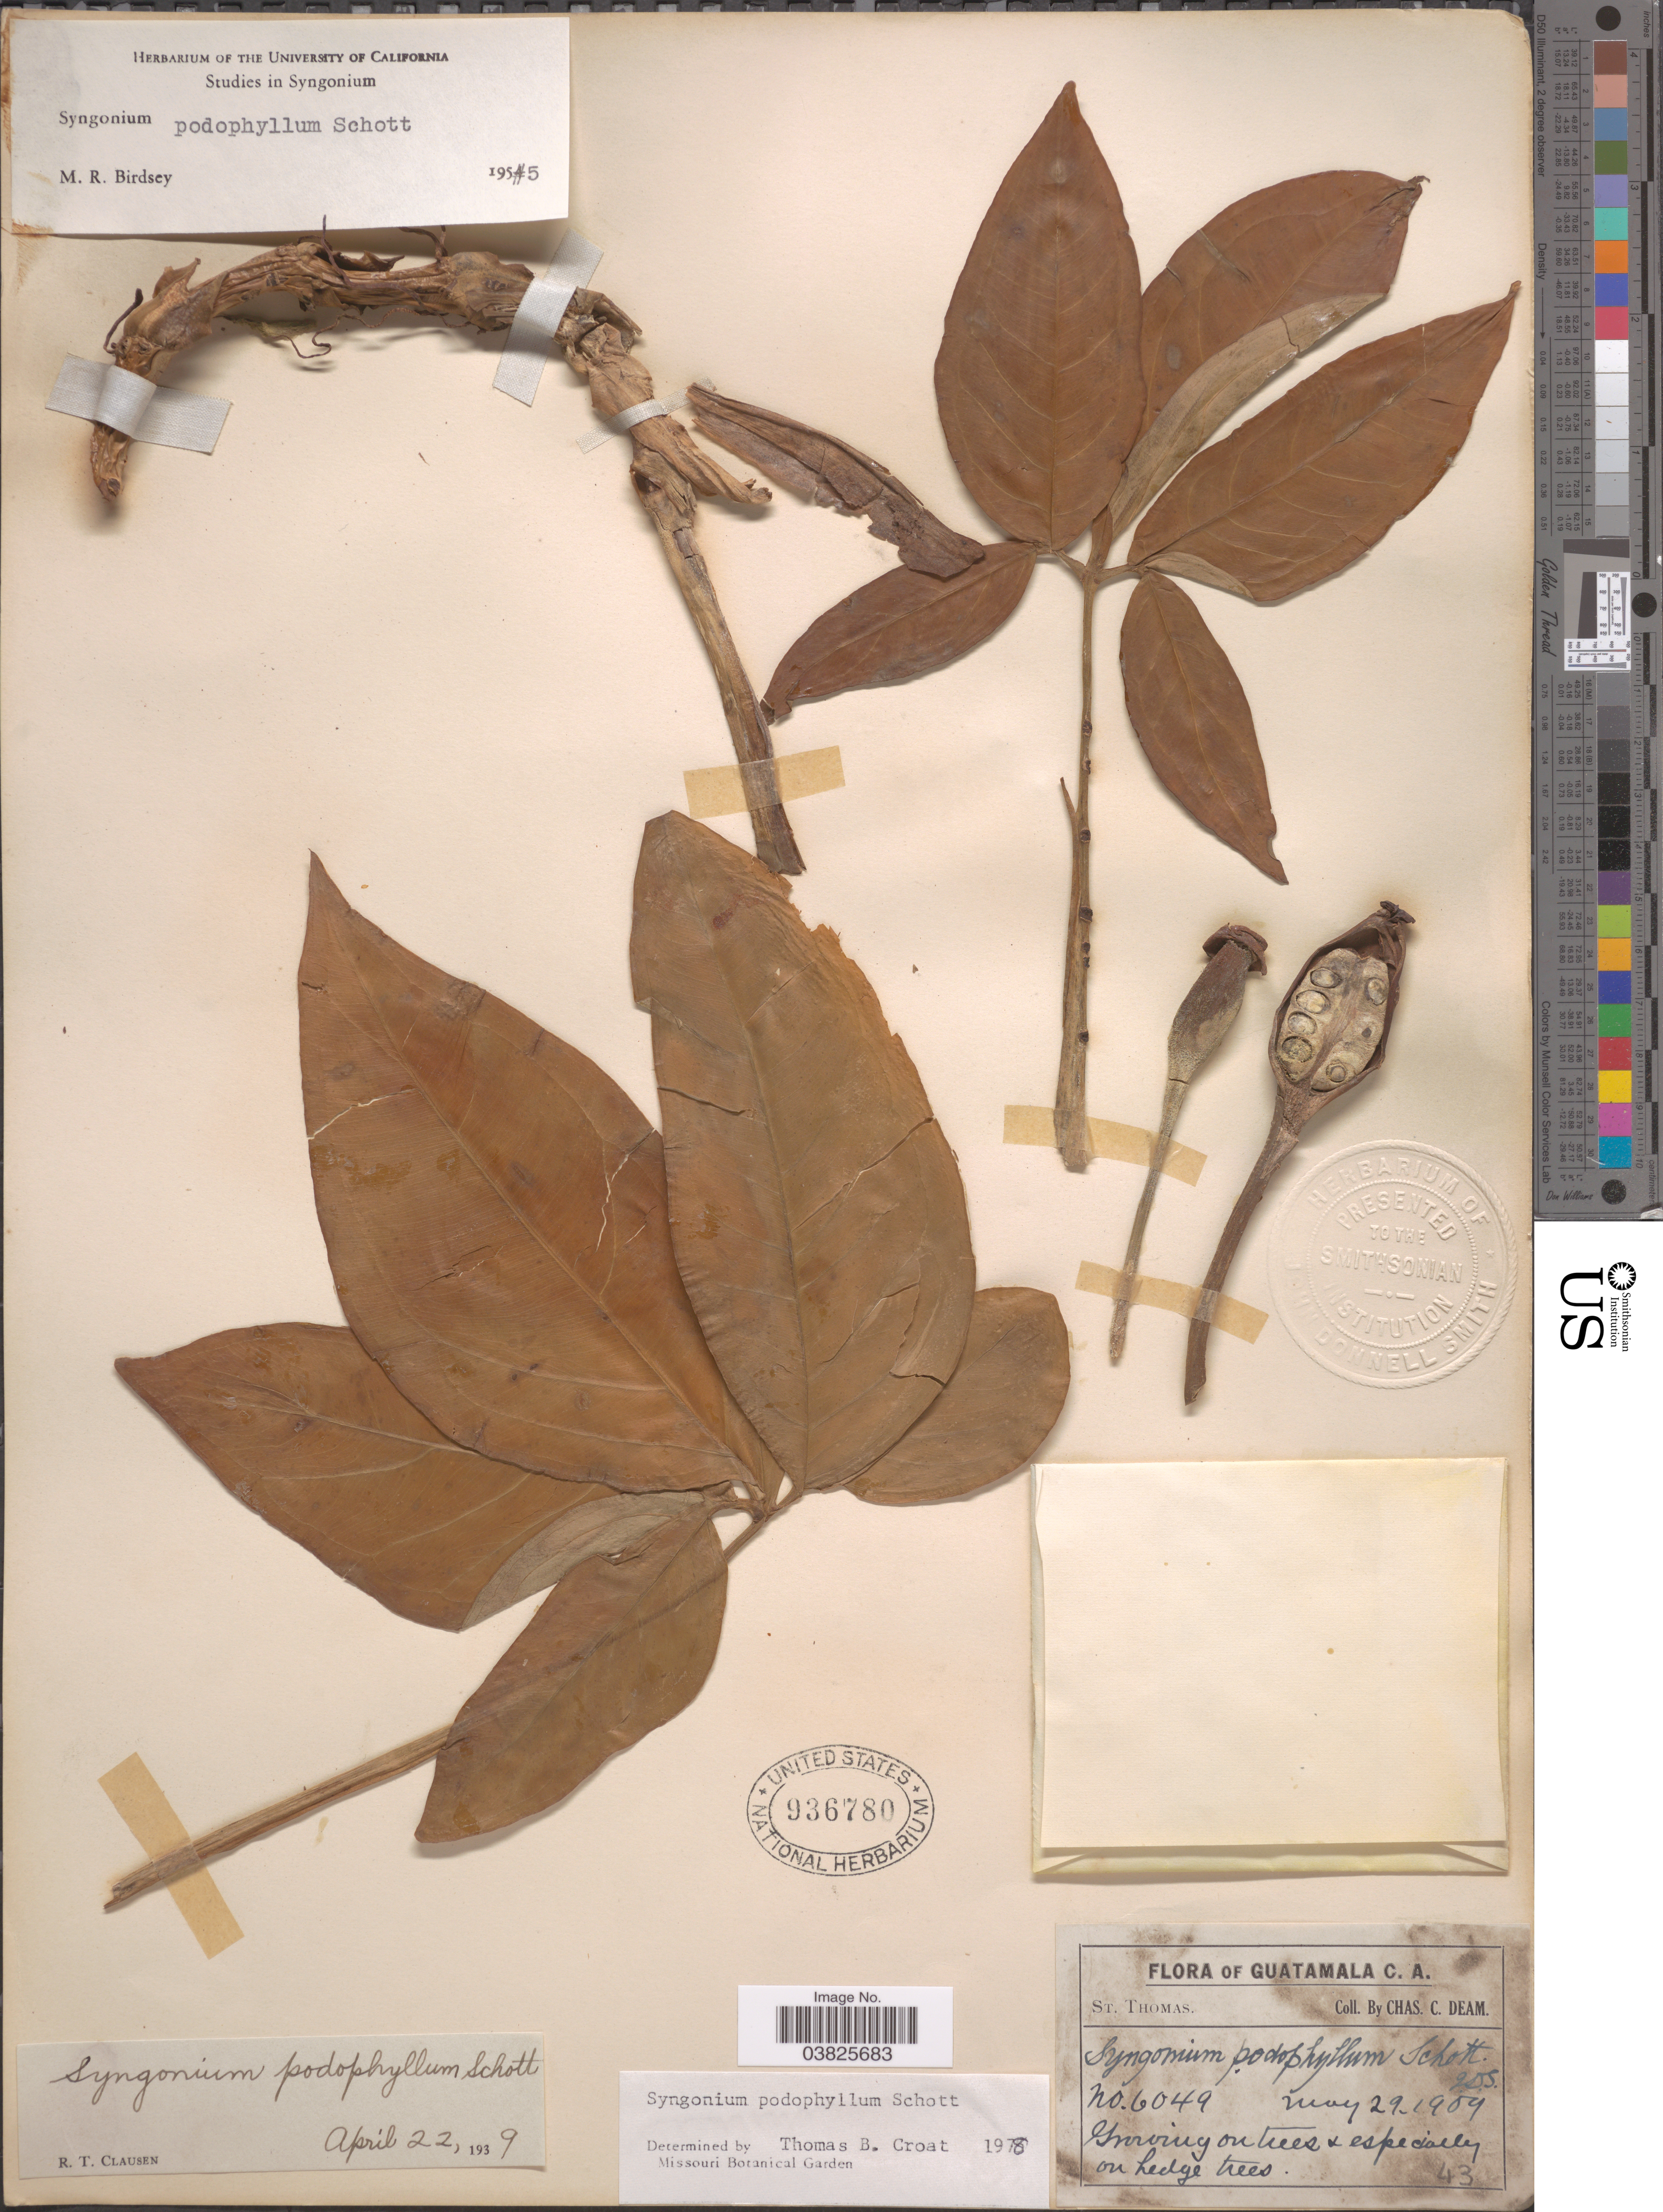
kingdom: Plantae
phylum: Tracheophyta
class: Liliopsida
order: Alismatales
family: Araceae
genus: Syngonium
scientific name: Syngonium podophyllum 'Lemon-Lime'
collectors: C. C. Deam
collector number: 6049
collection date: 1909-05-29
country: Guatemala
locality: St. Thomas [unsure placement]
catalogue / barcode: US 936780